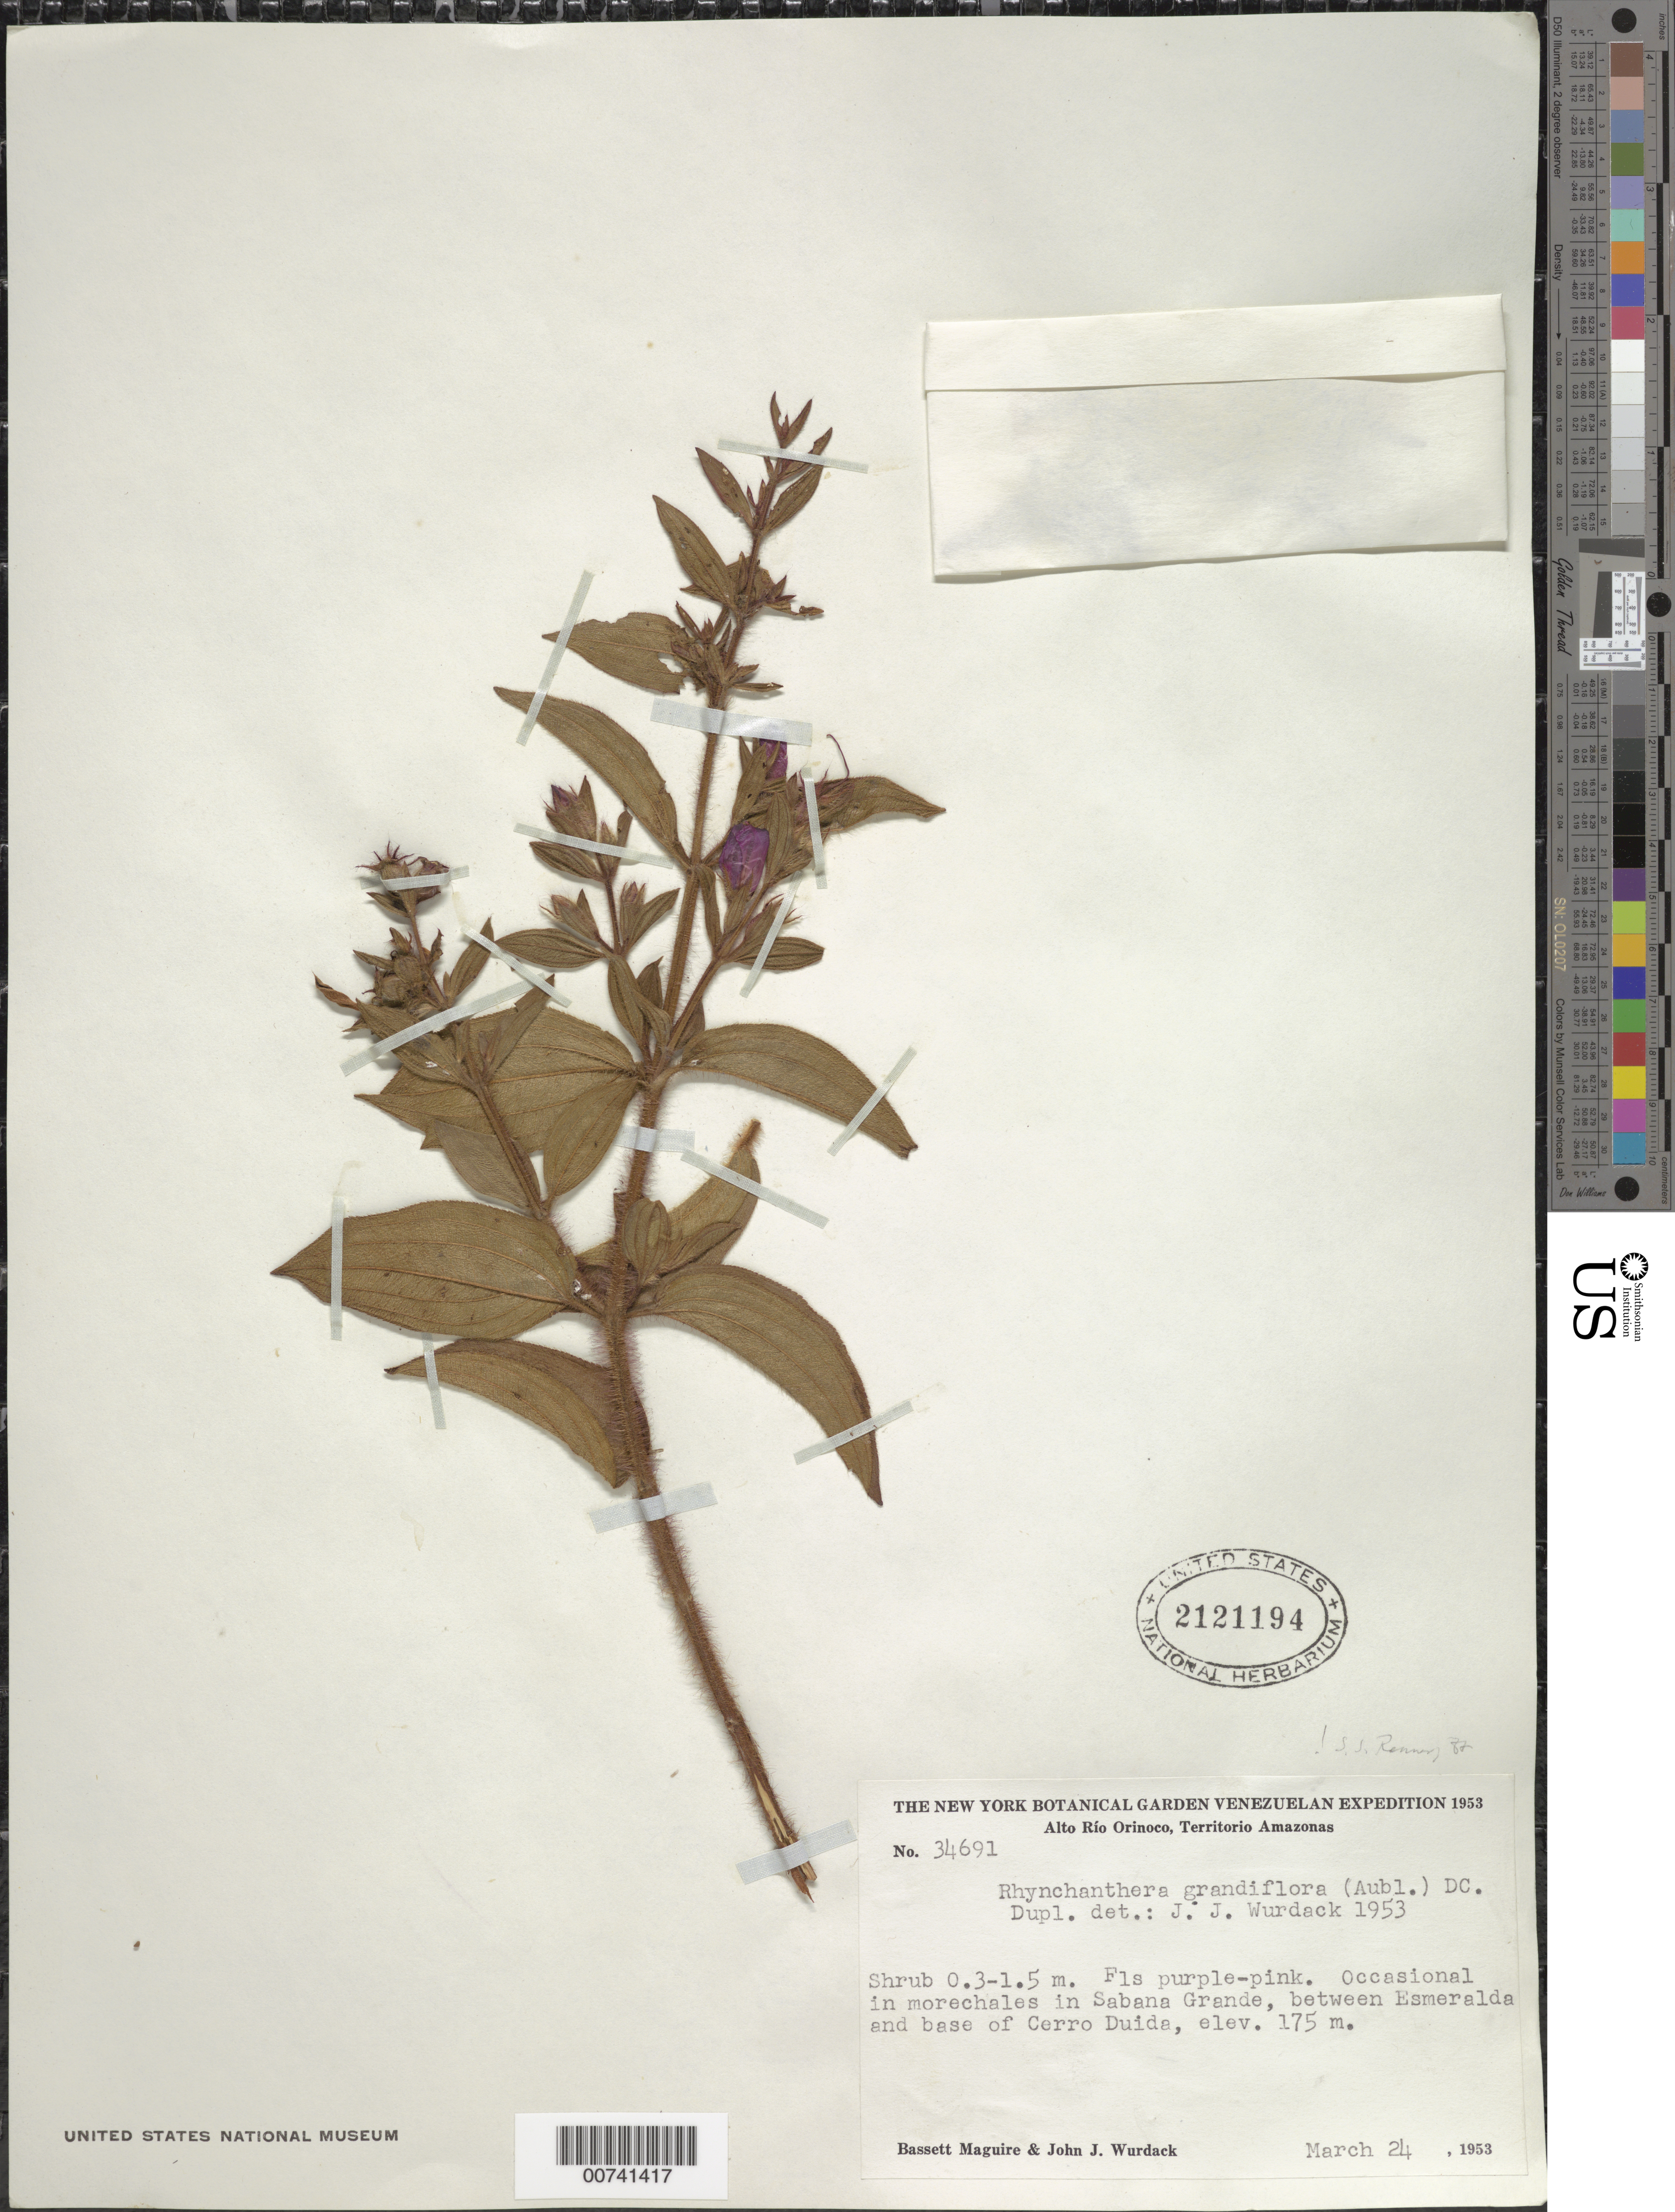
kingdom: Plantae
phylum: Tracheophyta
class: Magnoliopsida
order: Myrtales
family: Melastomataceae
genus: Rhynchanthera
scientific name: Rhynchanthera grandiflora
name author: (Aubl.) DC.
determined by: Renner, S. S.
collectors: B. Maguire & J. J. Wurdack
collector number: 34691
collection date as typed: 24-Mar-53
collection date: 1953-03-24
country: Venezuela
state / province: Amazonas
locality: Alto Río Orinoco, Sabana Grande, betw. Esmeralda & Cerro Duida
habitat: Morichals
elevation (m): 175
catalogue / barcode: US 2121194